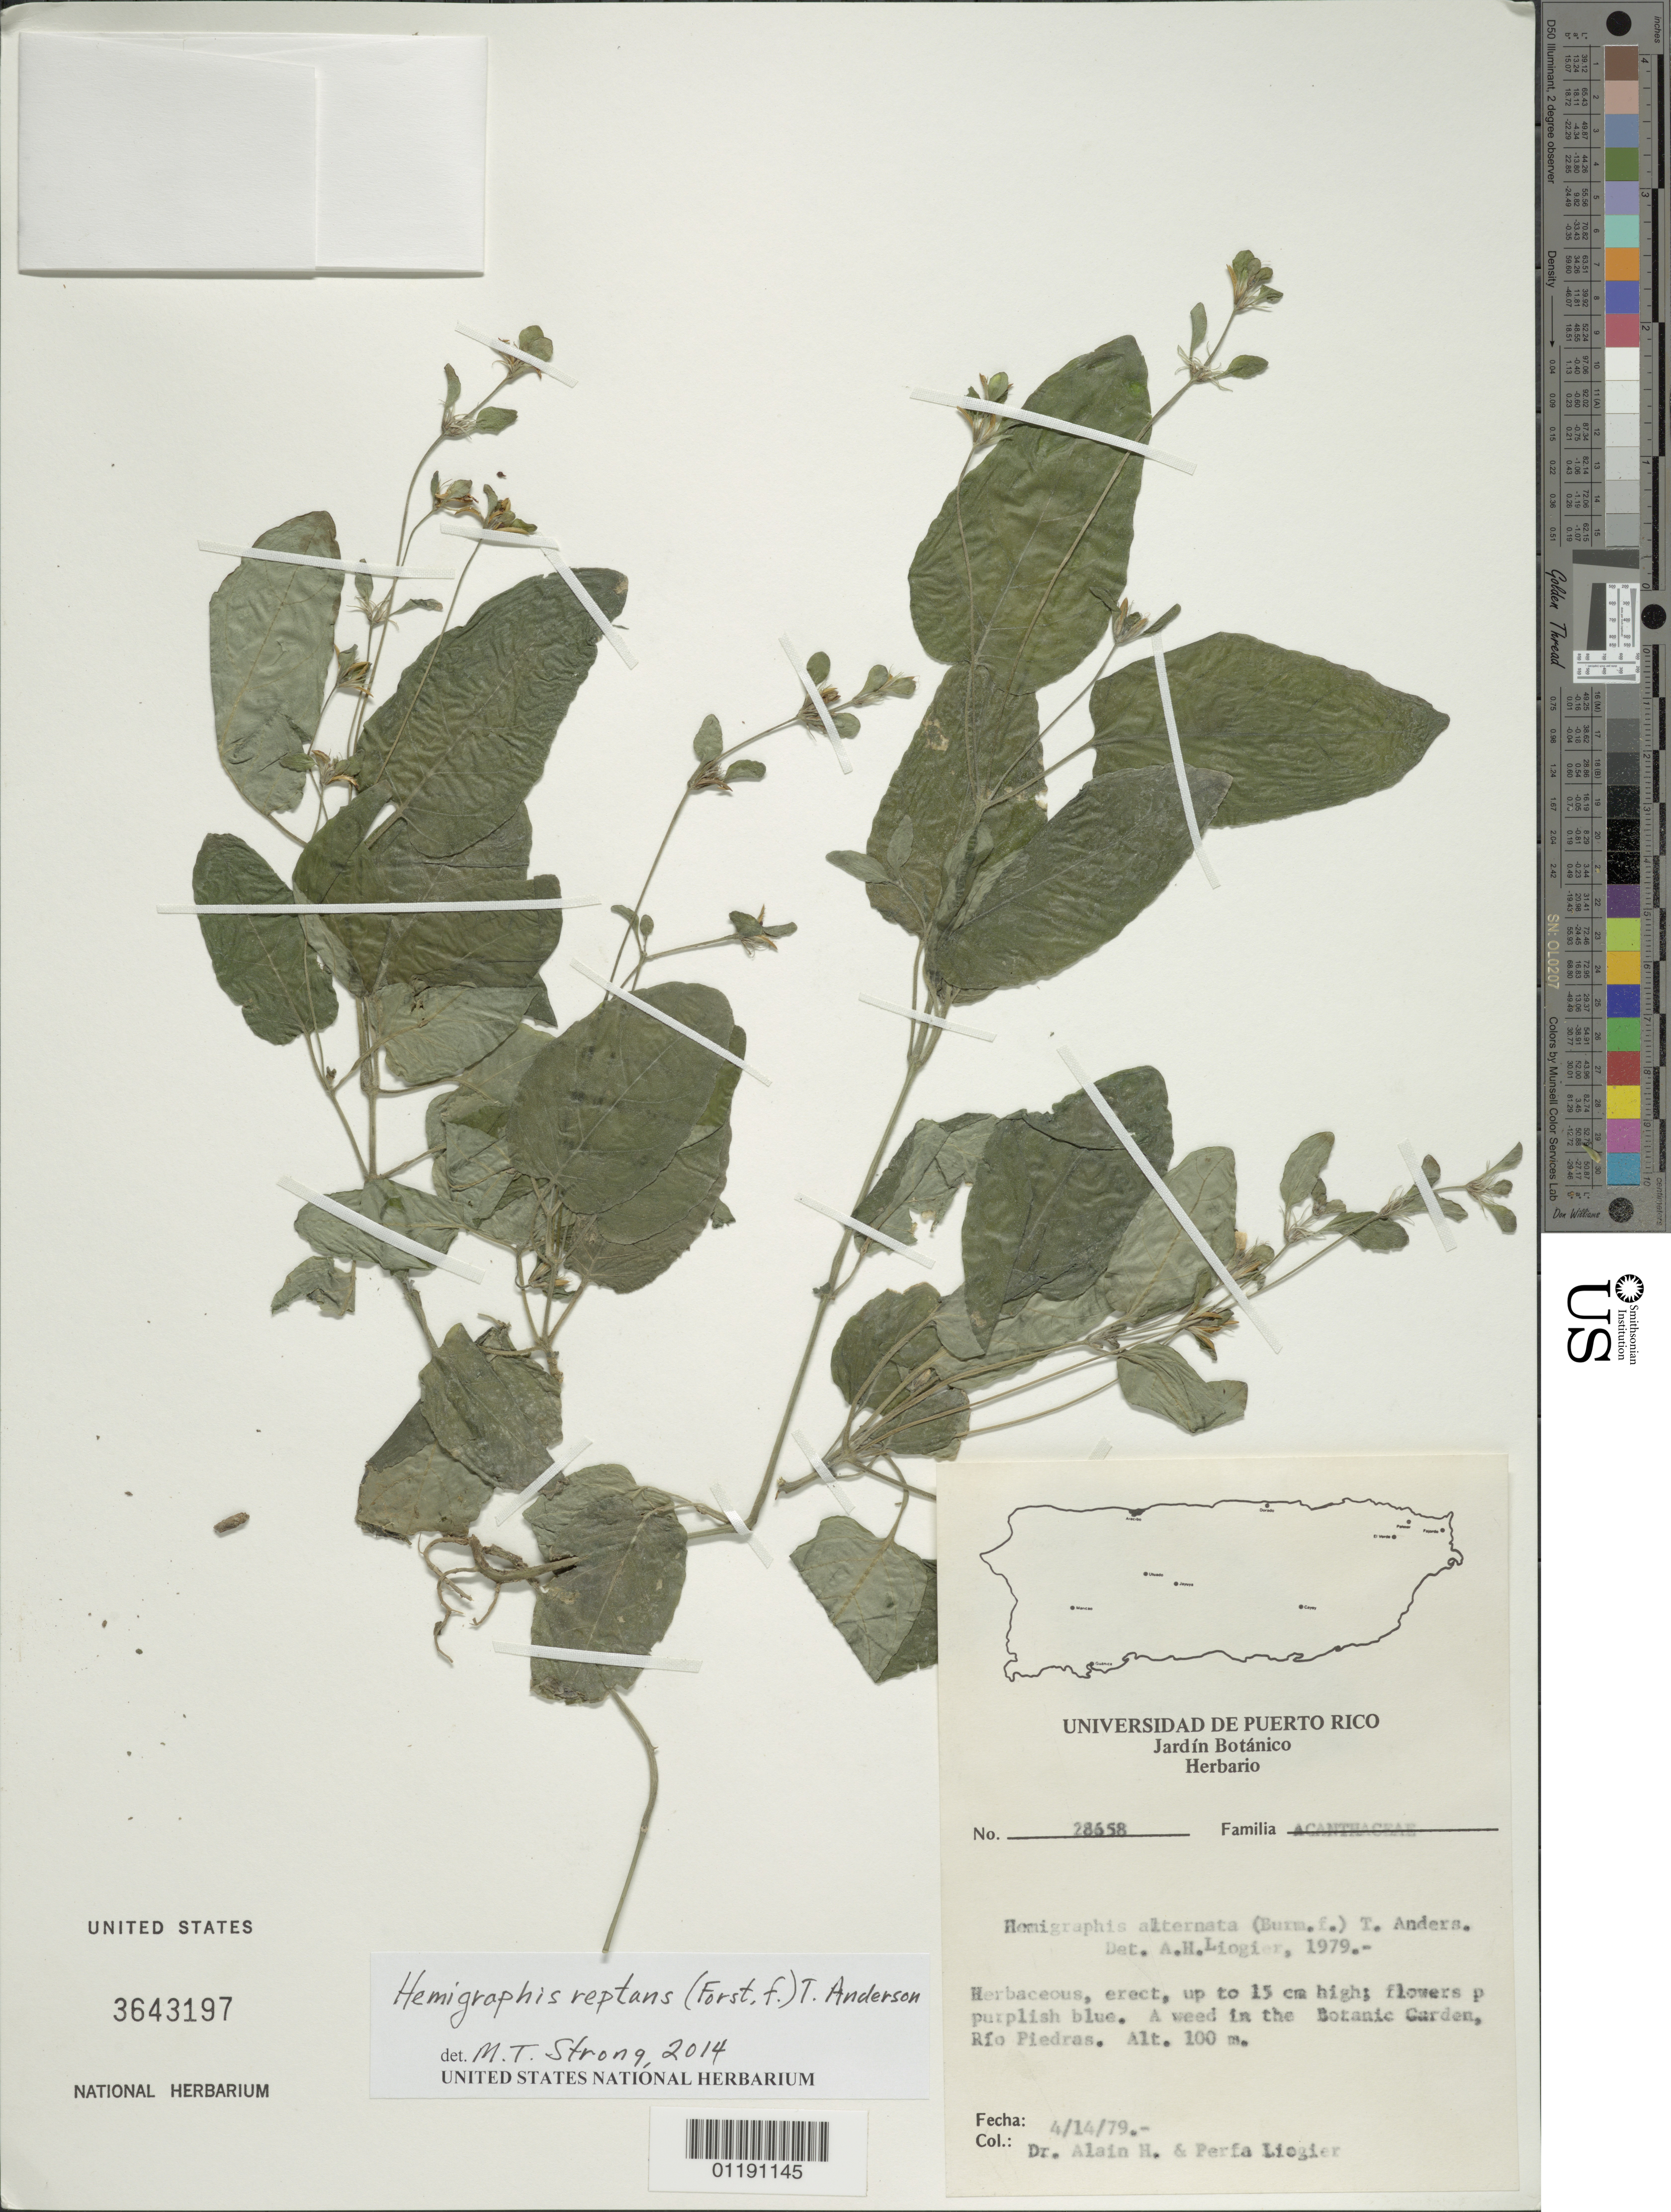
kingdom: Plantae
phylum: Tracheophyta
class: Magnoliopsida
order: Lamiales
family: Acanthaceae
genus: Hemigraphis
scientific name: Hemigraphis reptans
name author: (G. Forst.) T. Anderson ex Hemsl.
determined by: Strong, M. T., (US), Smithsonian Institution - National Museum of Natural History (UNITED STATES)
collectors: A. H. Liogier & M. P. Liogier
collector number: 28658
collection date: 1979-04-14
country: Puerto Rico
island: Puerto Rico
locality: A weed in the Botanic Garden, Río Piedras.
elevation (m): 100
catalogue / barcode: US 3643197